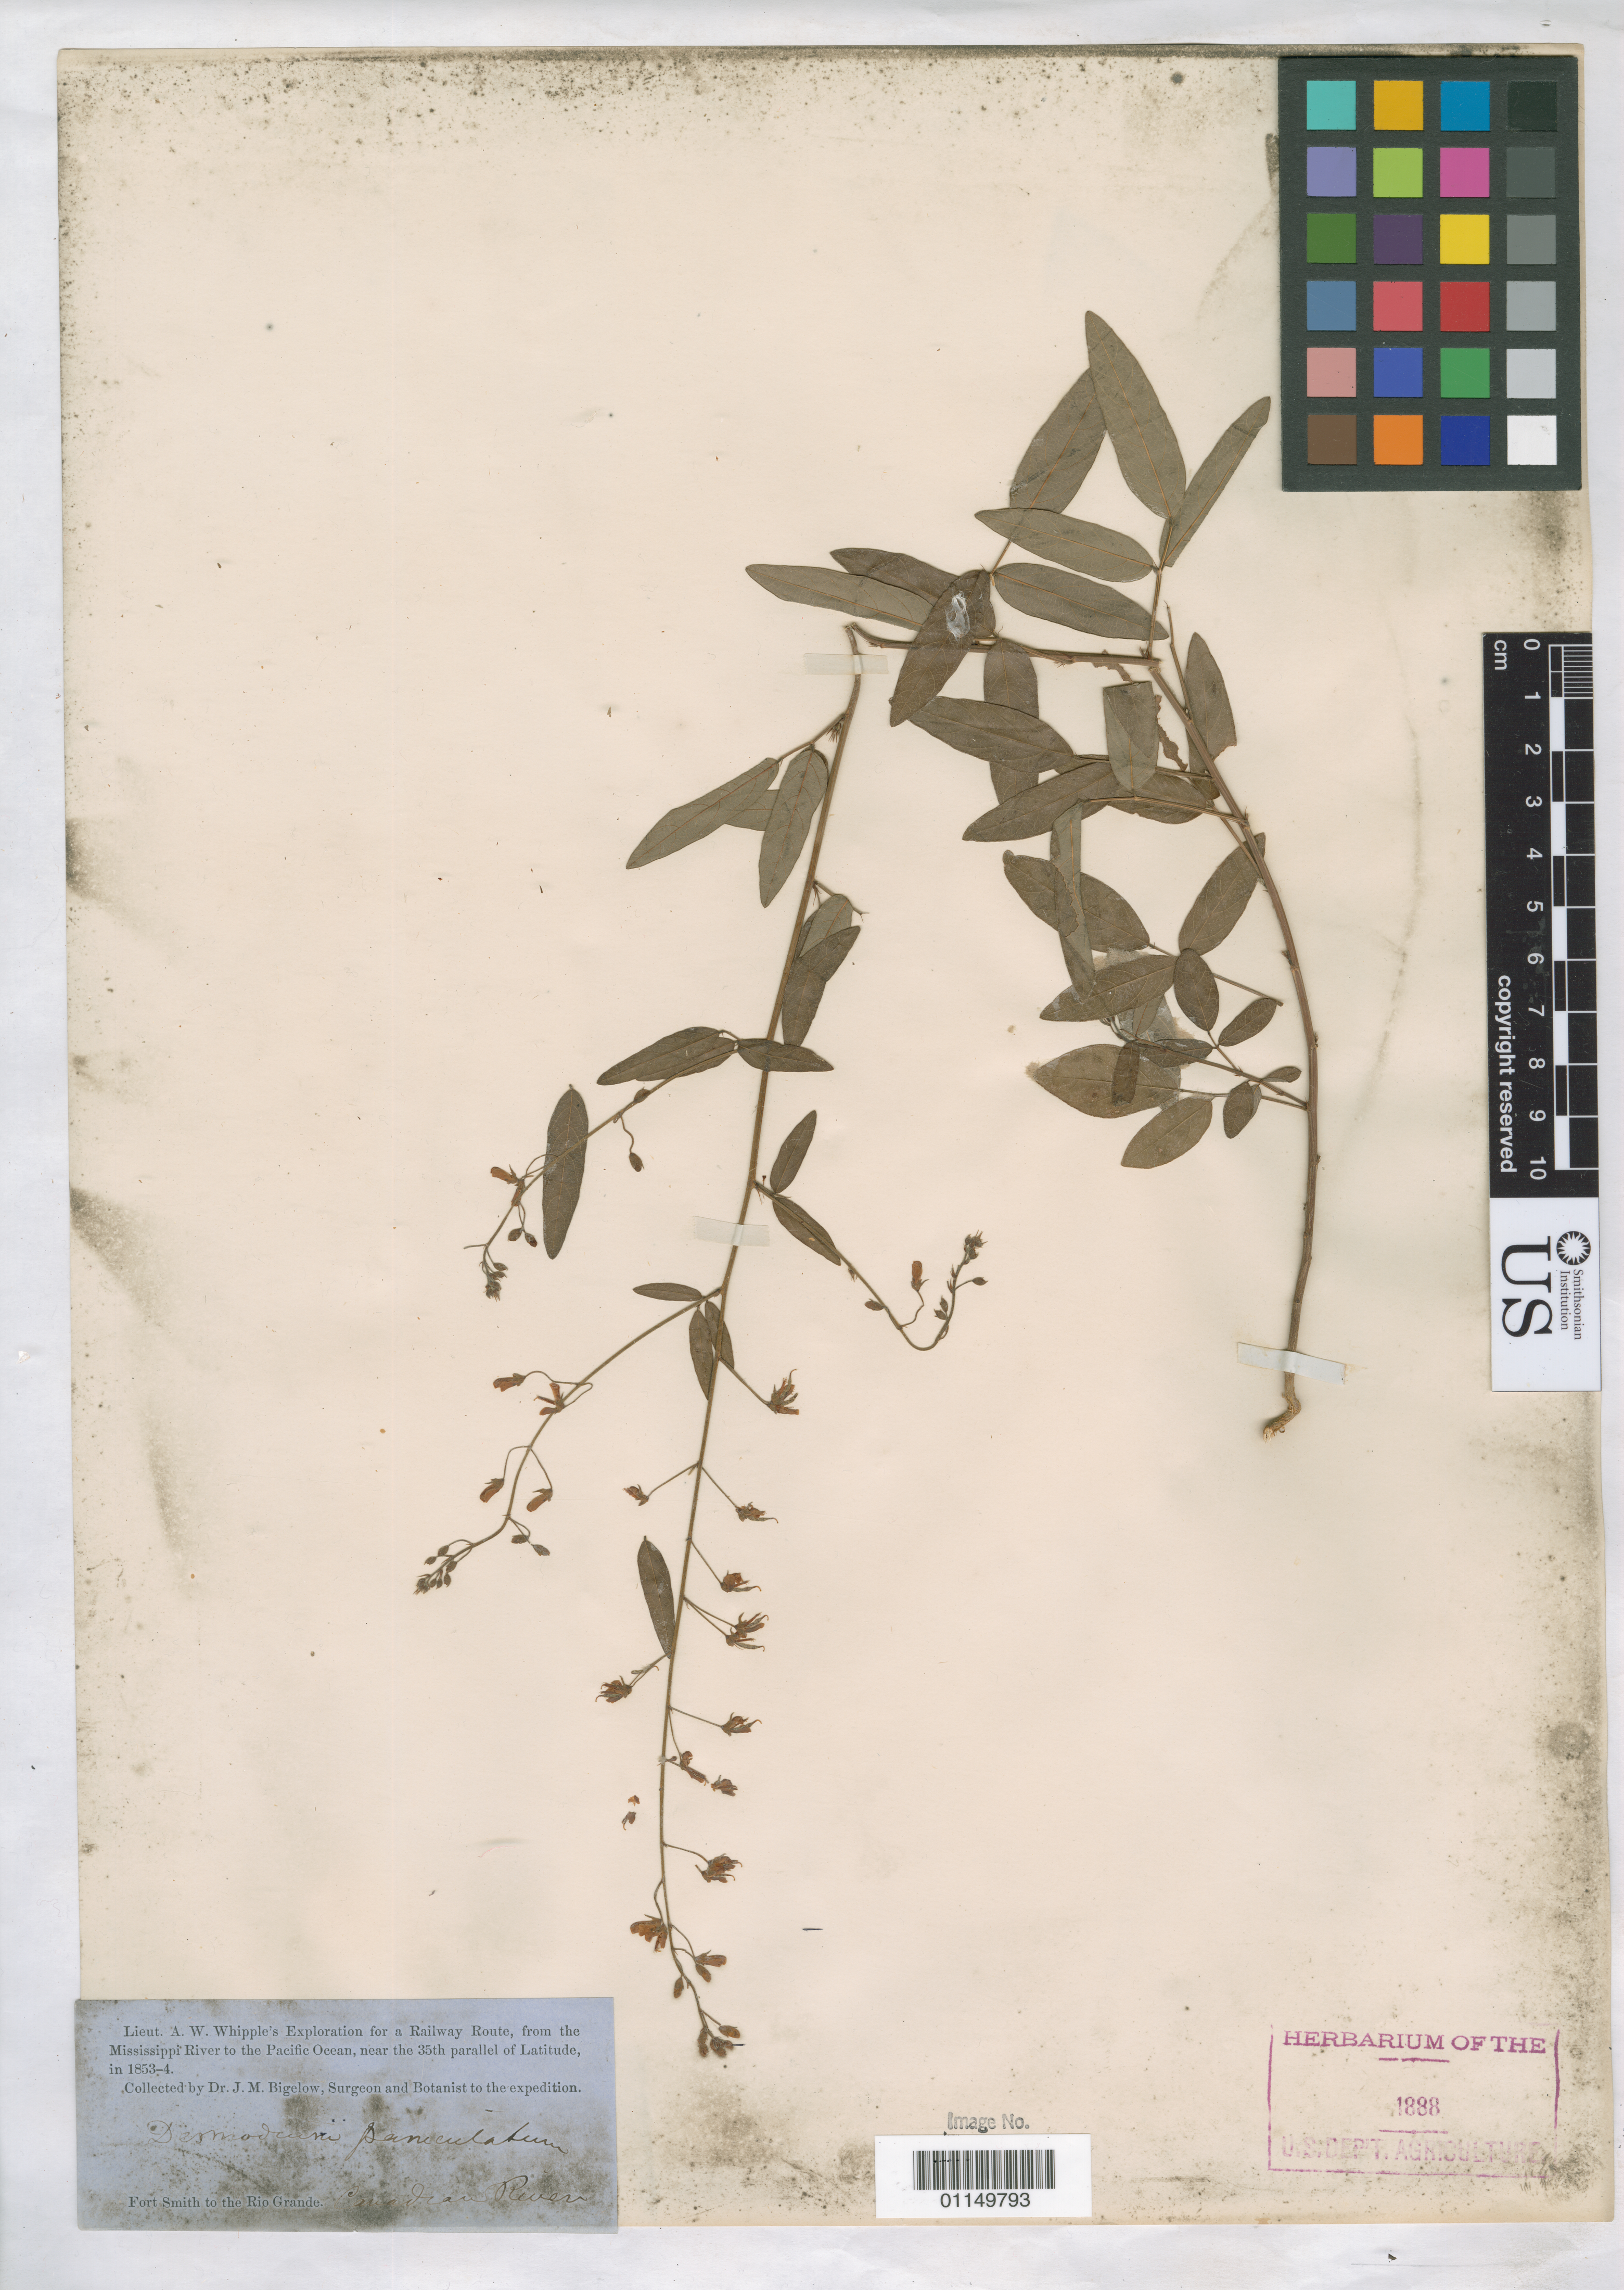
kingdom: Plantae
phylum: Tracheophyta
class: Magnoliopsida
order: Fabales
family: Fabaceae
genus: Desmodium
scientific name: Desmodium paniculatum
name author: (L.) DC.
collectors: J. M. Bigelow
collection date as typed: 1853 to -- --- 1854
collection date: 1853/1854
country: United States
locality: Fort Smith to Rio Grande, Canadian River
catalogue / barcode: US 1